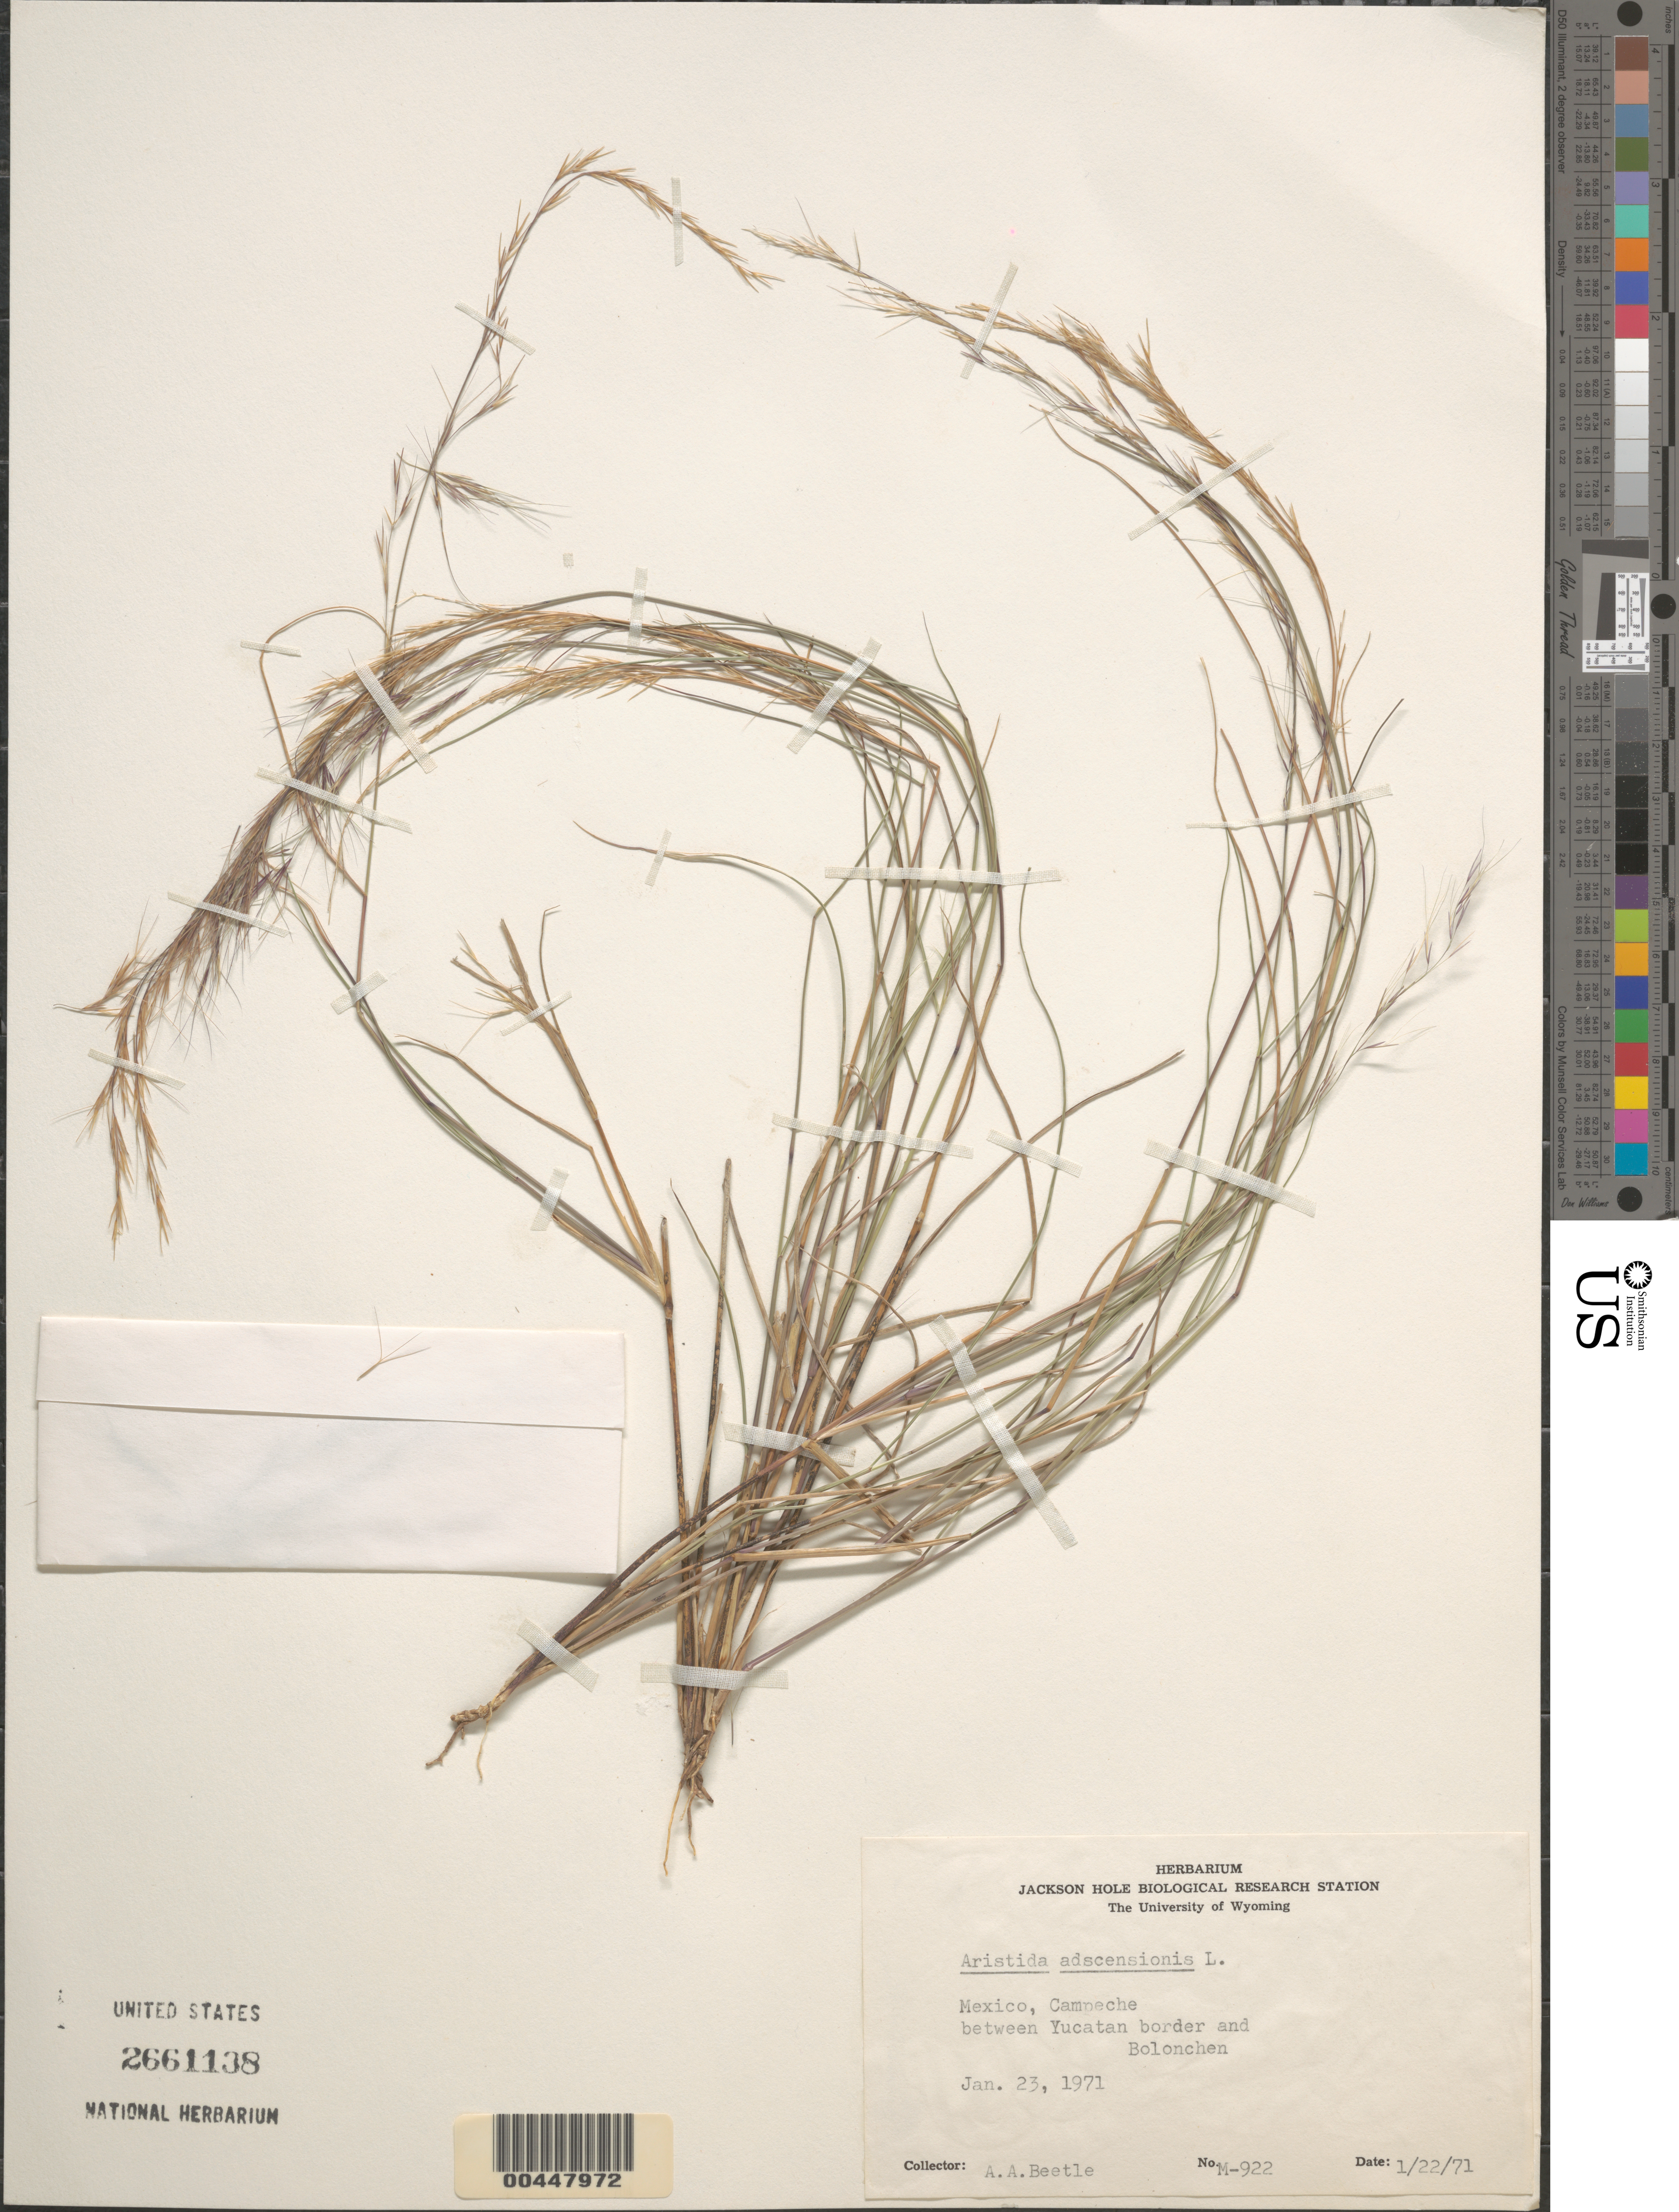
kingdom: Plantae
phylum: Tracheophyta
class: Liliopsida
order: Poales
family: Poaceae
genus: Aristida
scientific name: Aristida adscensionis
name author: L.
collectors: A. A. Beetle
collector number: M-922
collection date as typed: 22 Jan 1971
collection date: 1971-01-22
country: Mexico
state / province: Chiapas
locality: Between Yucatan Border and Bolonchen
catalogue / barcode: US 2661138